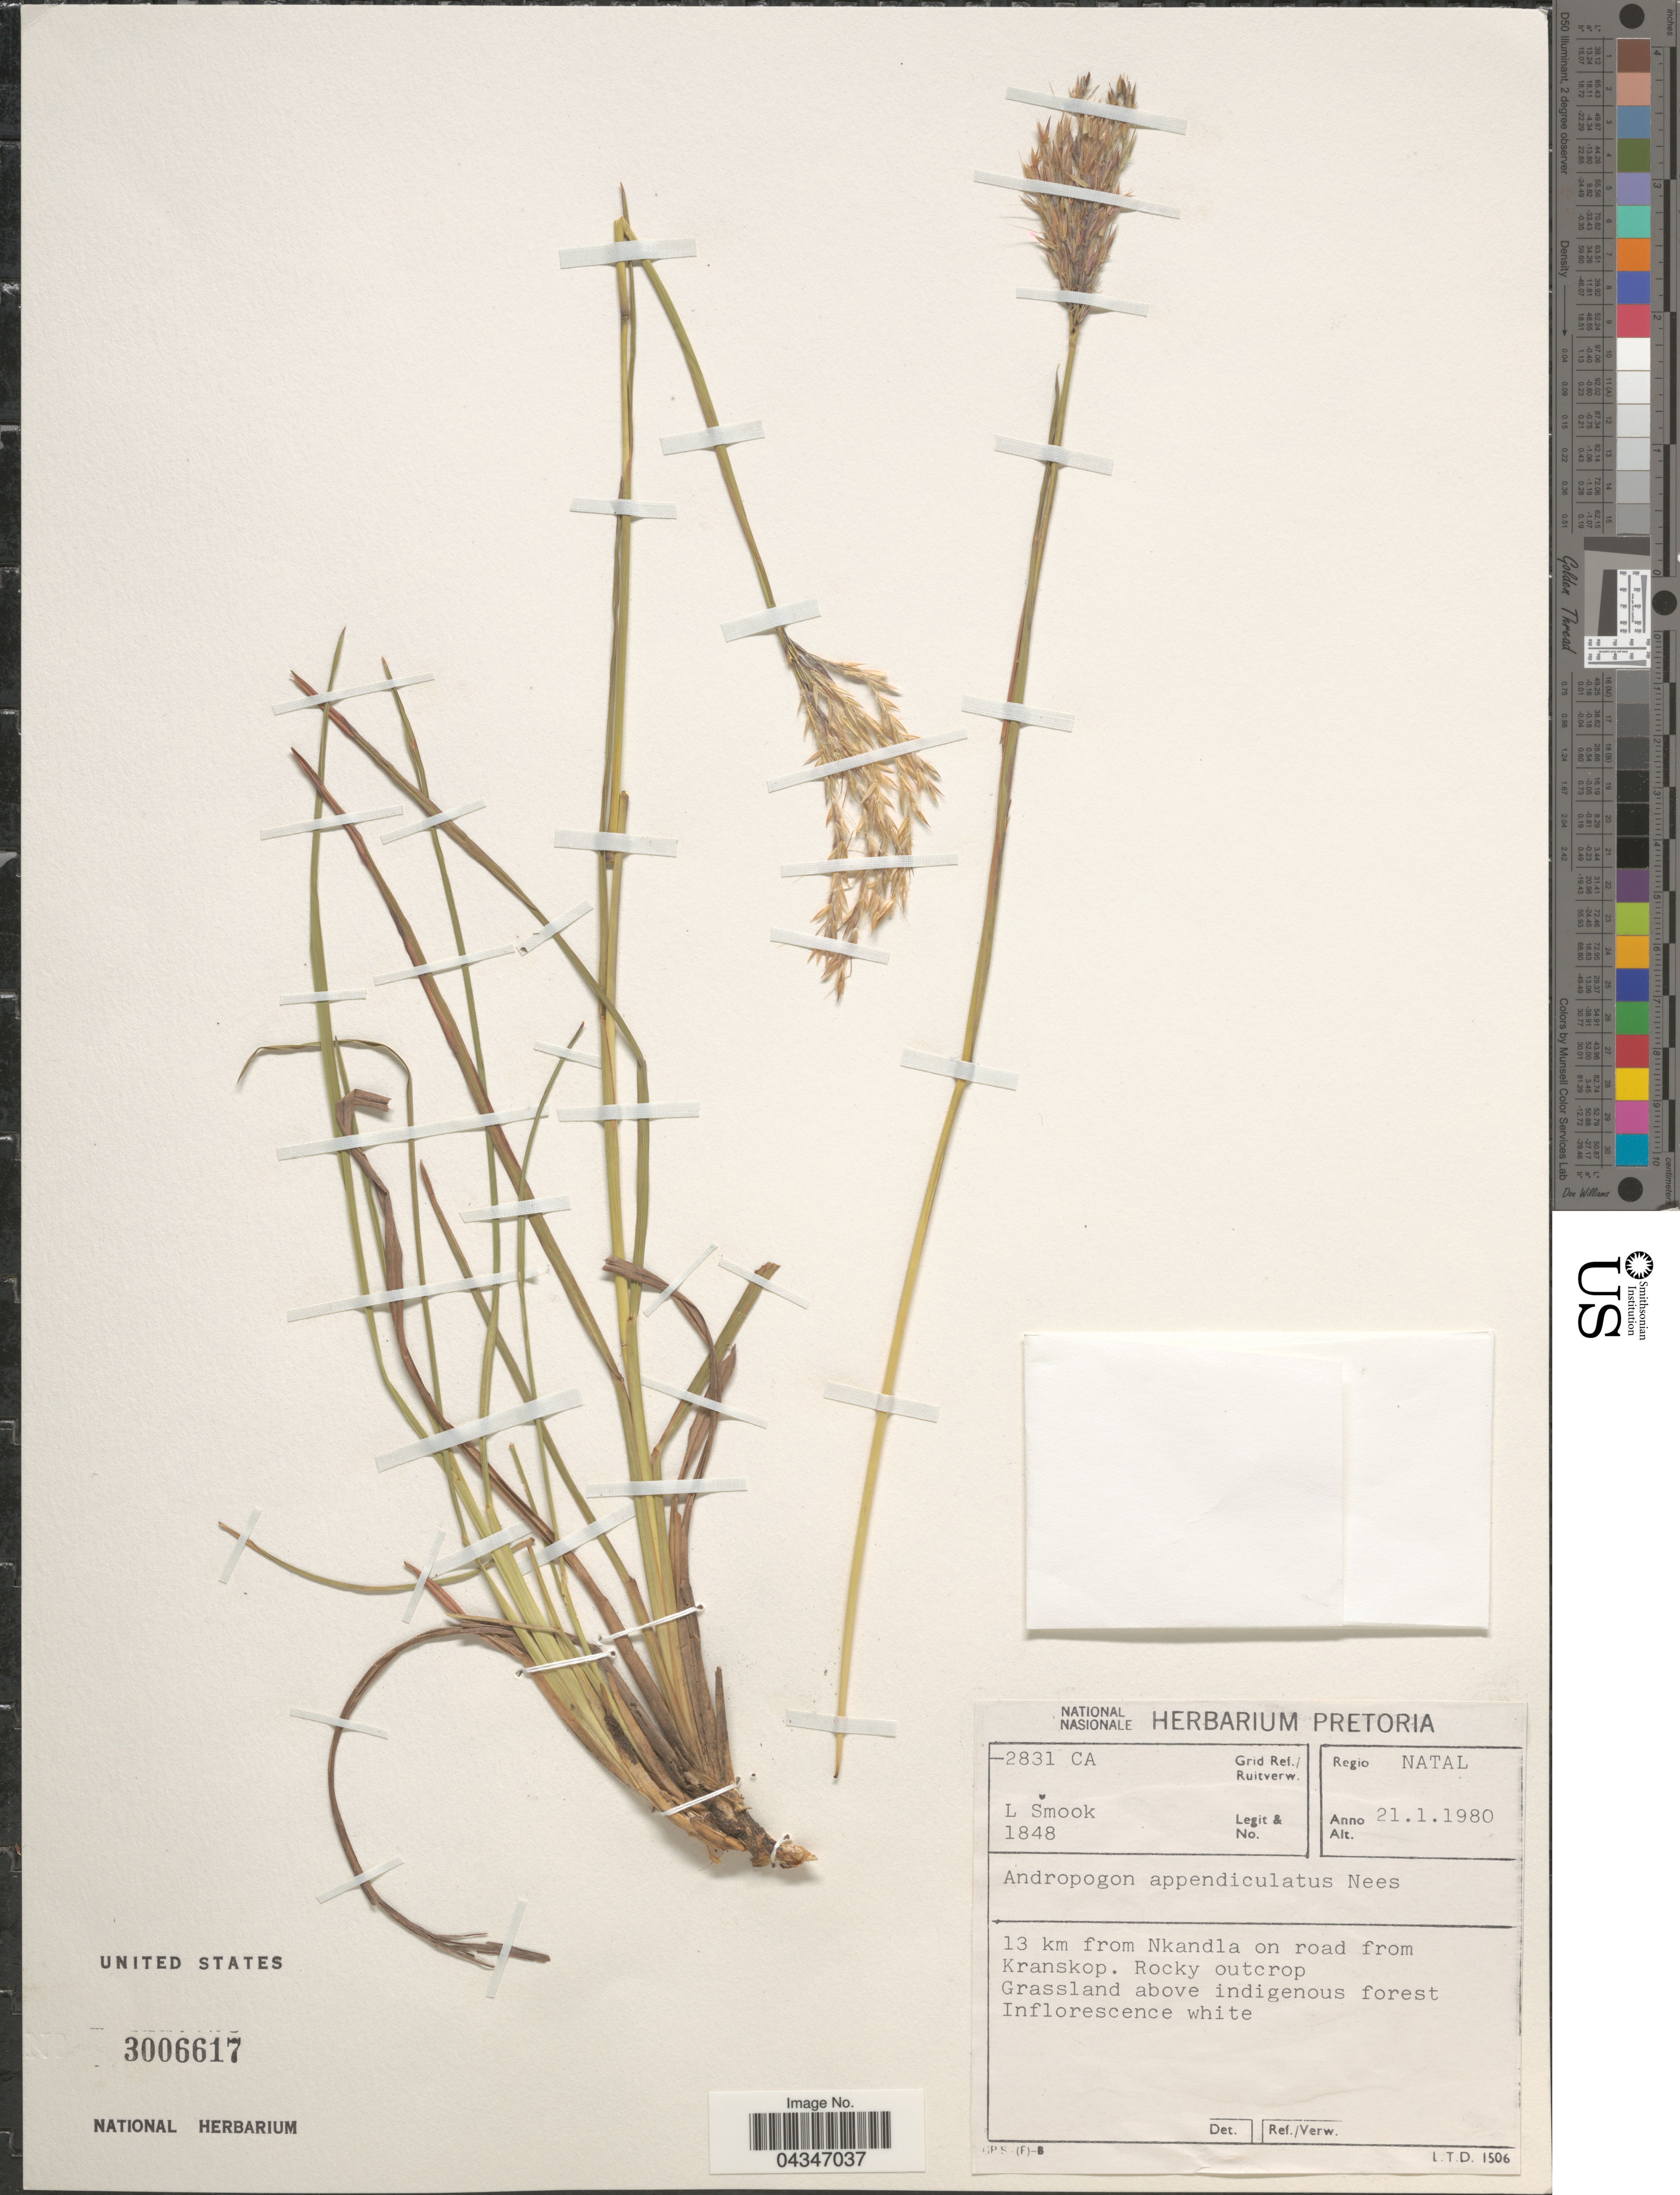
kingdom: Plantae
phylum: Tracheophyta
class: Liliopsida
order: Poales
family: Poaceae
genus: Andropogon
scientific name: Andropogon appendiculatus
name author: Nees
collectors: L. Smook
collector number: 1848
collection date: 1980-01-21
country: South Africa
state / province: KwaZulu-Natal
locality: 2831 CA Grid Ref./Ruitverw. Regio Natal. 13 km from Nkandla on road from Kranskop.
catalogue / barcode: US 3006617